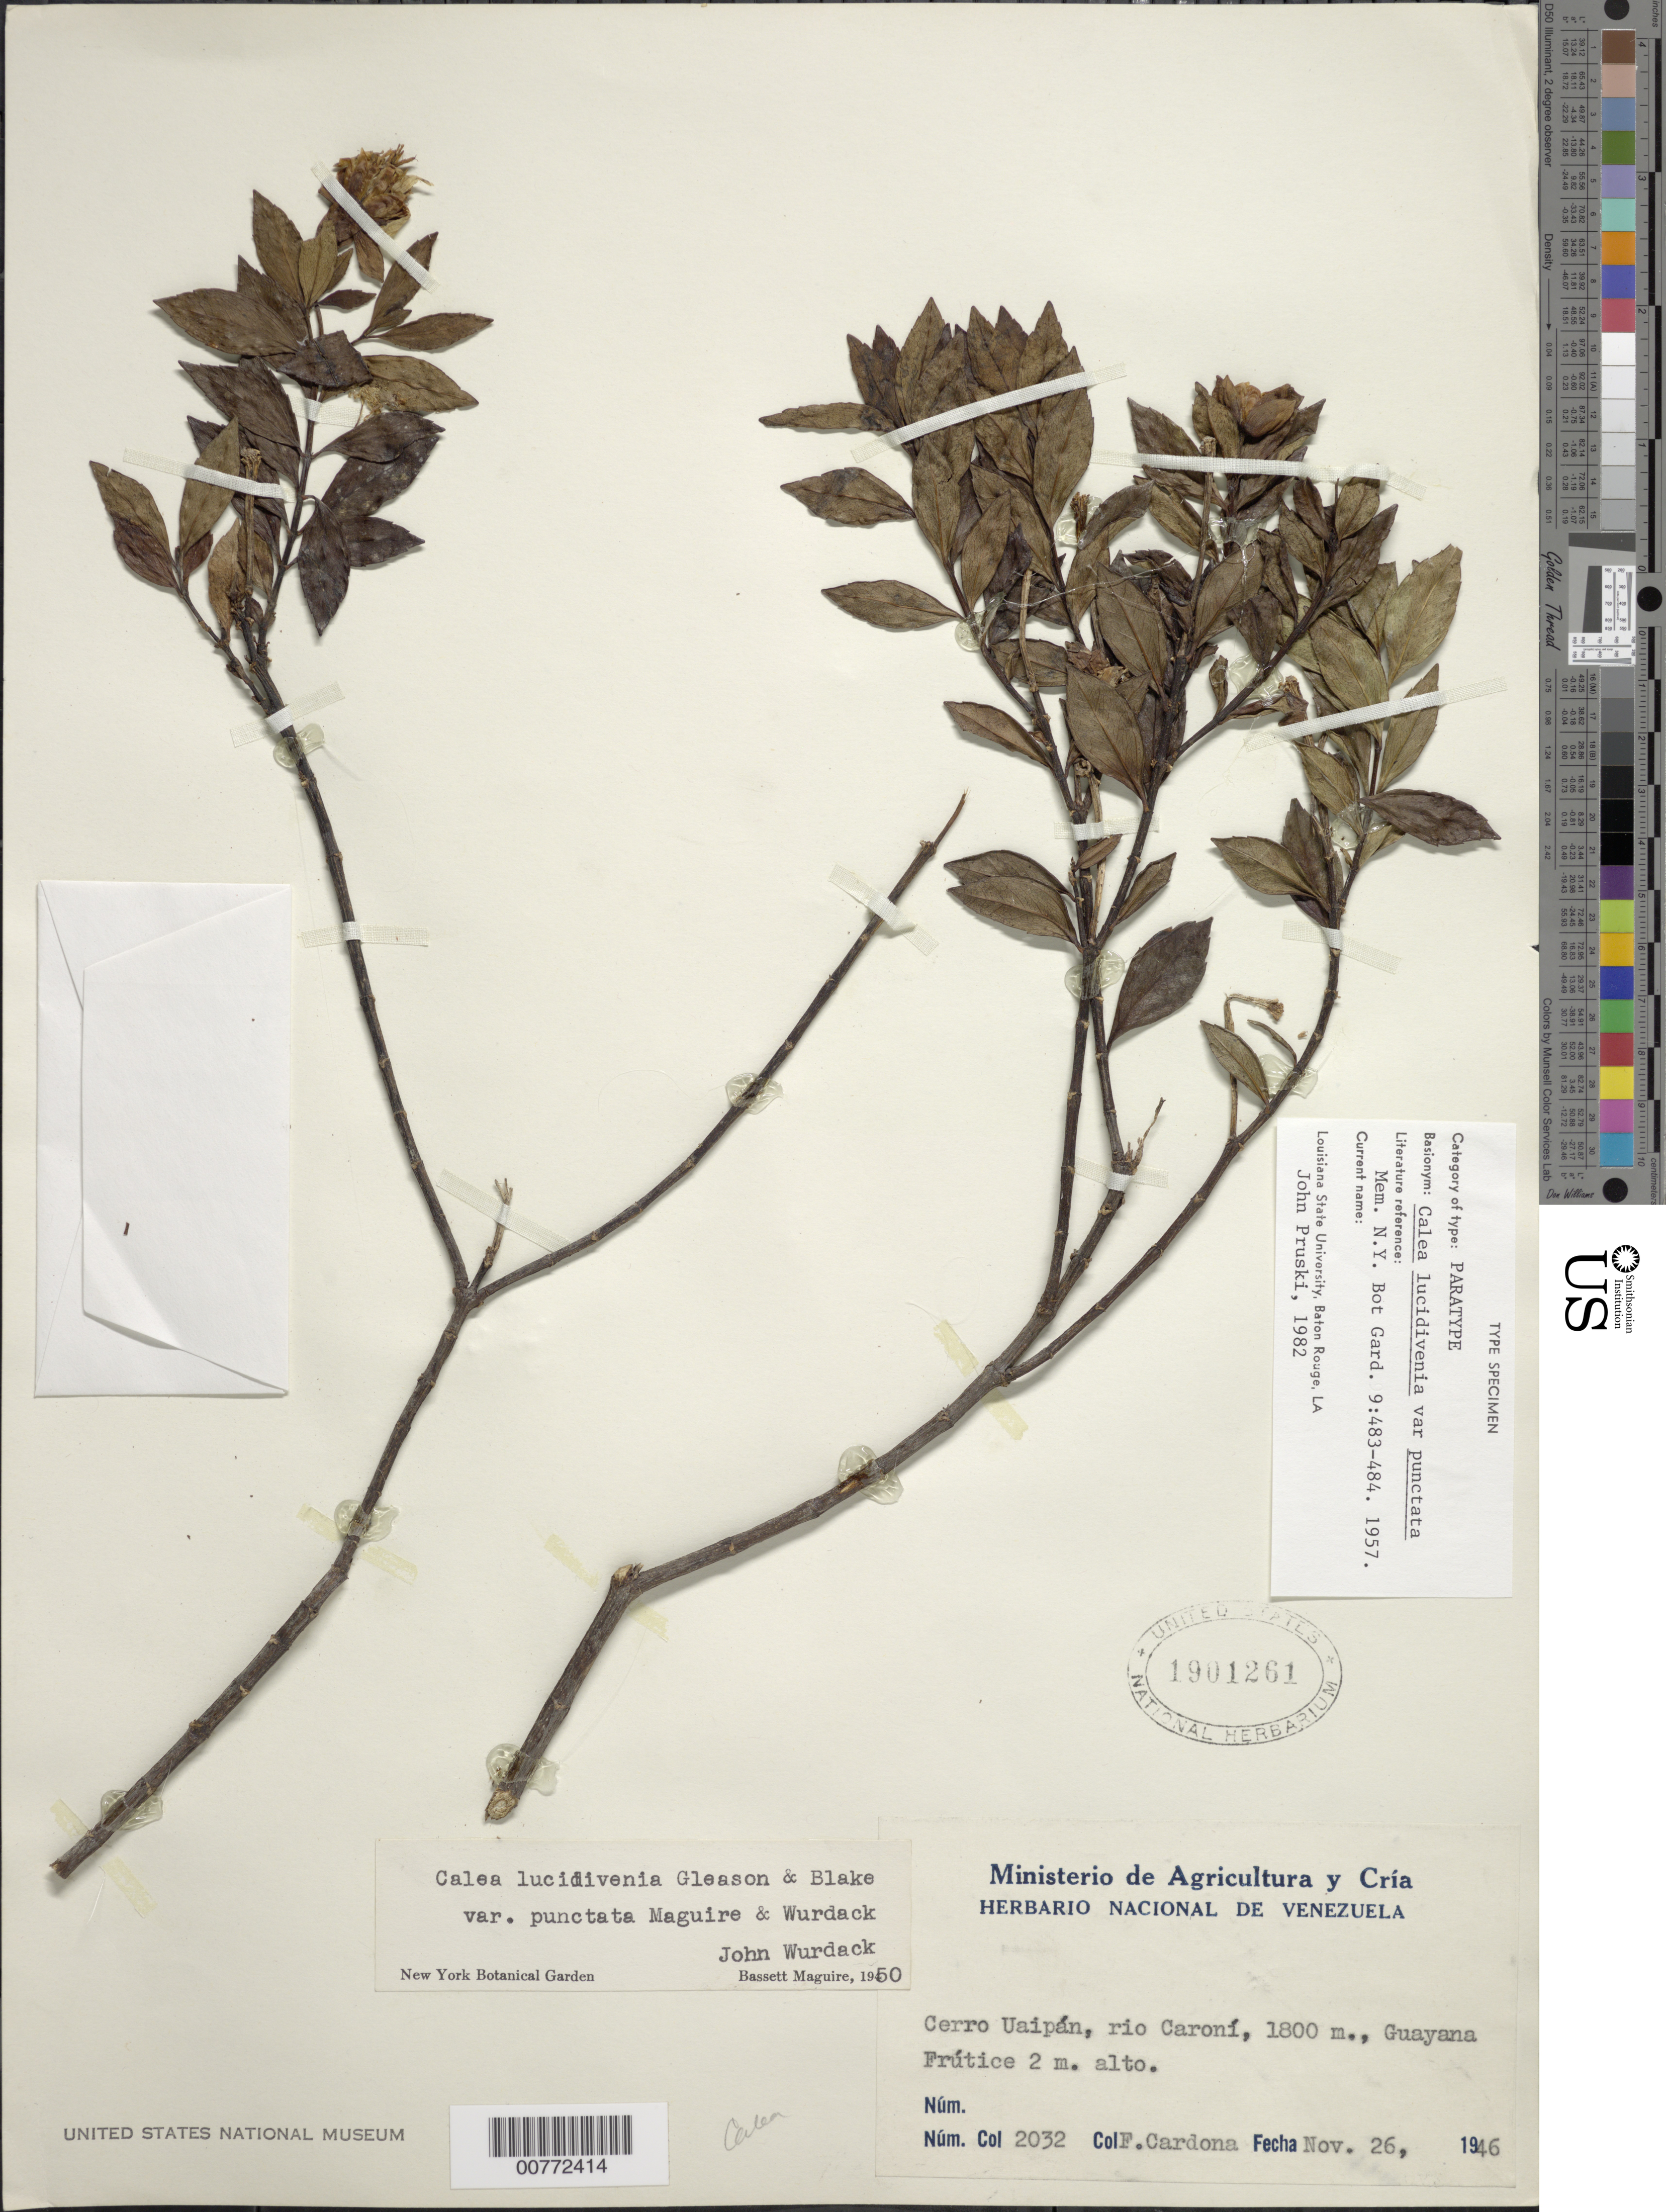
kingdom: Plantae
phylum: Tracheophyta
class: Magnoliopsida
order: Asterales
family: Asteraceae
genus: Calea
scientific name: Calea lucidivenia var. punctata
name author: Maguire & Wurdack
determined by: Wurdack, John J., (US), US (UNITED STATES)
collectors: F. Cardona Puig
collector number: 2032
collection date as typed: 26-Nov-46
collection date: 1946-11-26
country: Venezuela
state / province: Bolívar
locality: Cerro Uaipán, Río Caroní; Guayana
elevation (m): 1800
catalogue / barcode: US 1901261